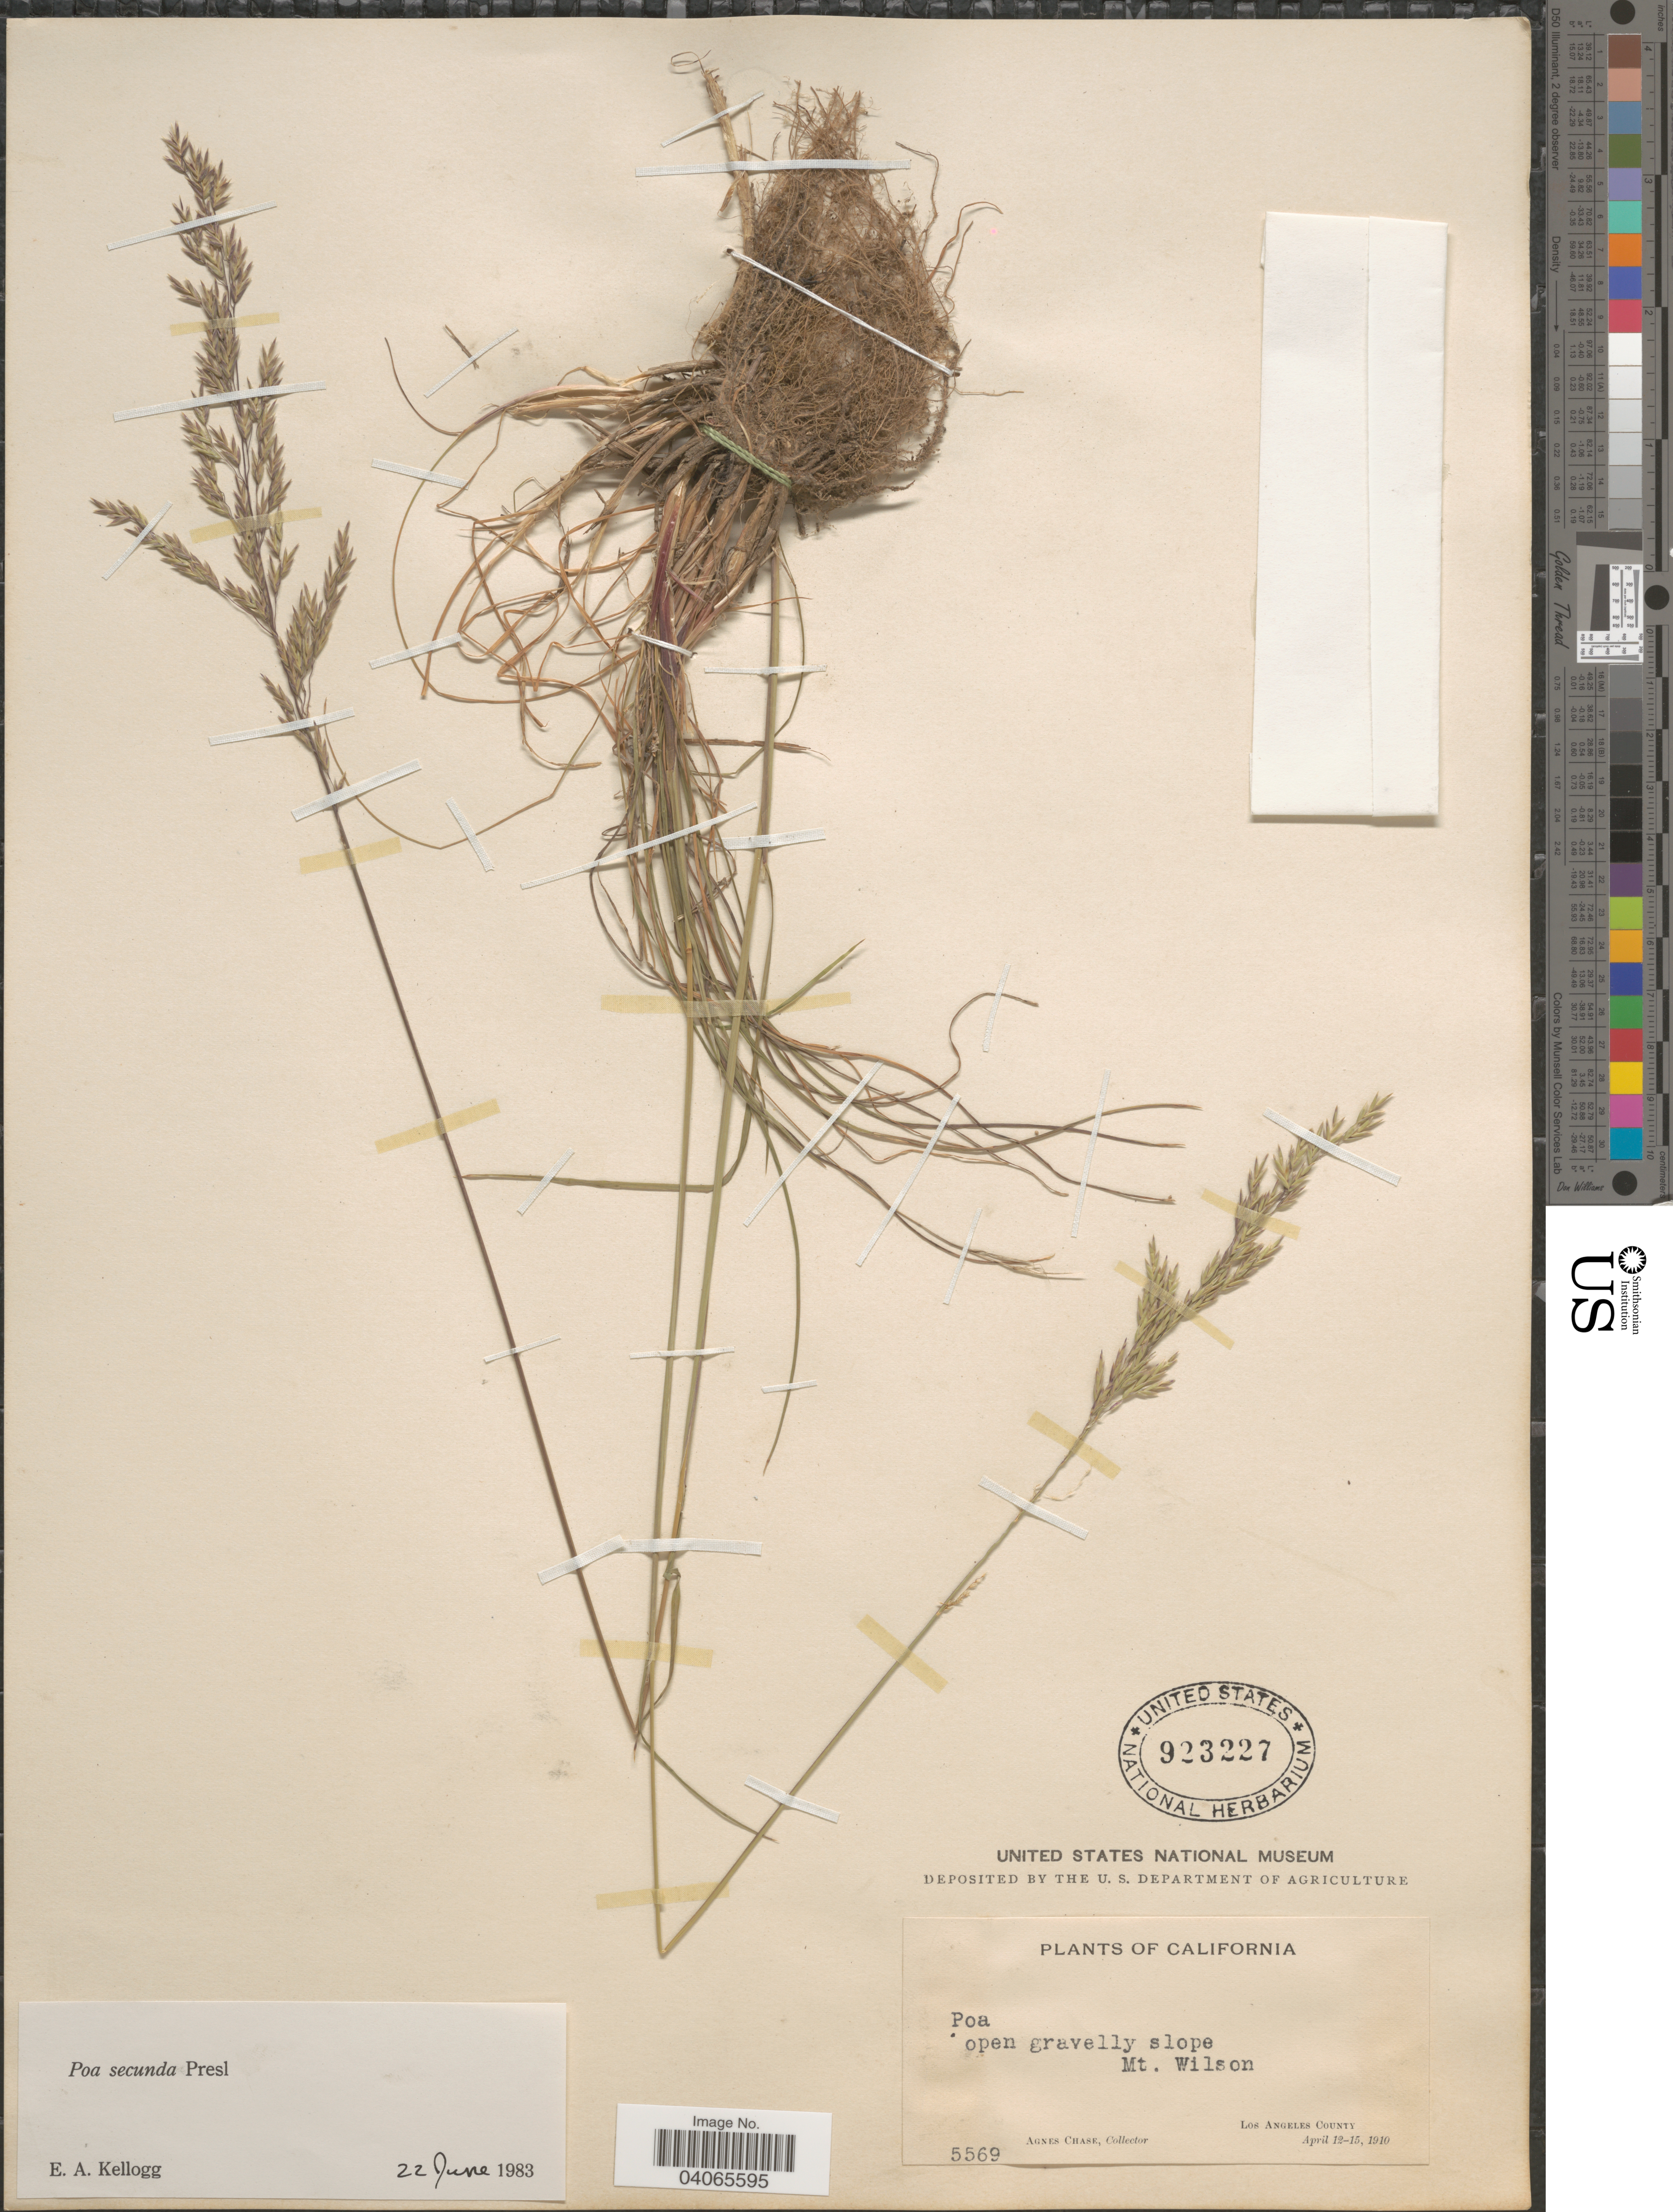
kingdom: Plantae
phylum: Tracheophyta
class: Liliopsida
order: Poales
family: Poaceae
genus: Poa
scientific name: Poa secunda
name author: J. Presl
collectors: A. Chase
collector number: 5569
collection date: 1910-04-12/1910-04-15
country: United States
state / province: California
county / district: Los Angeles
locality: Open gravelly slope. Mt. Wilson. Los Angeles County.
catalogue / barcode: US 923227